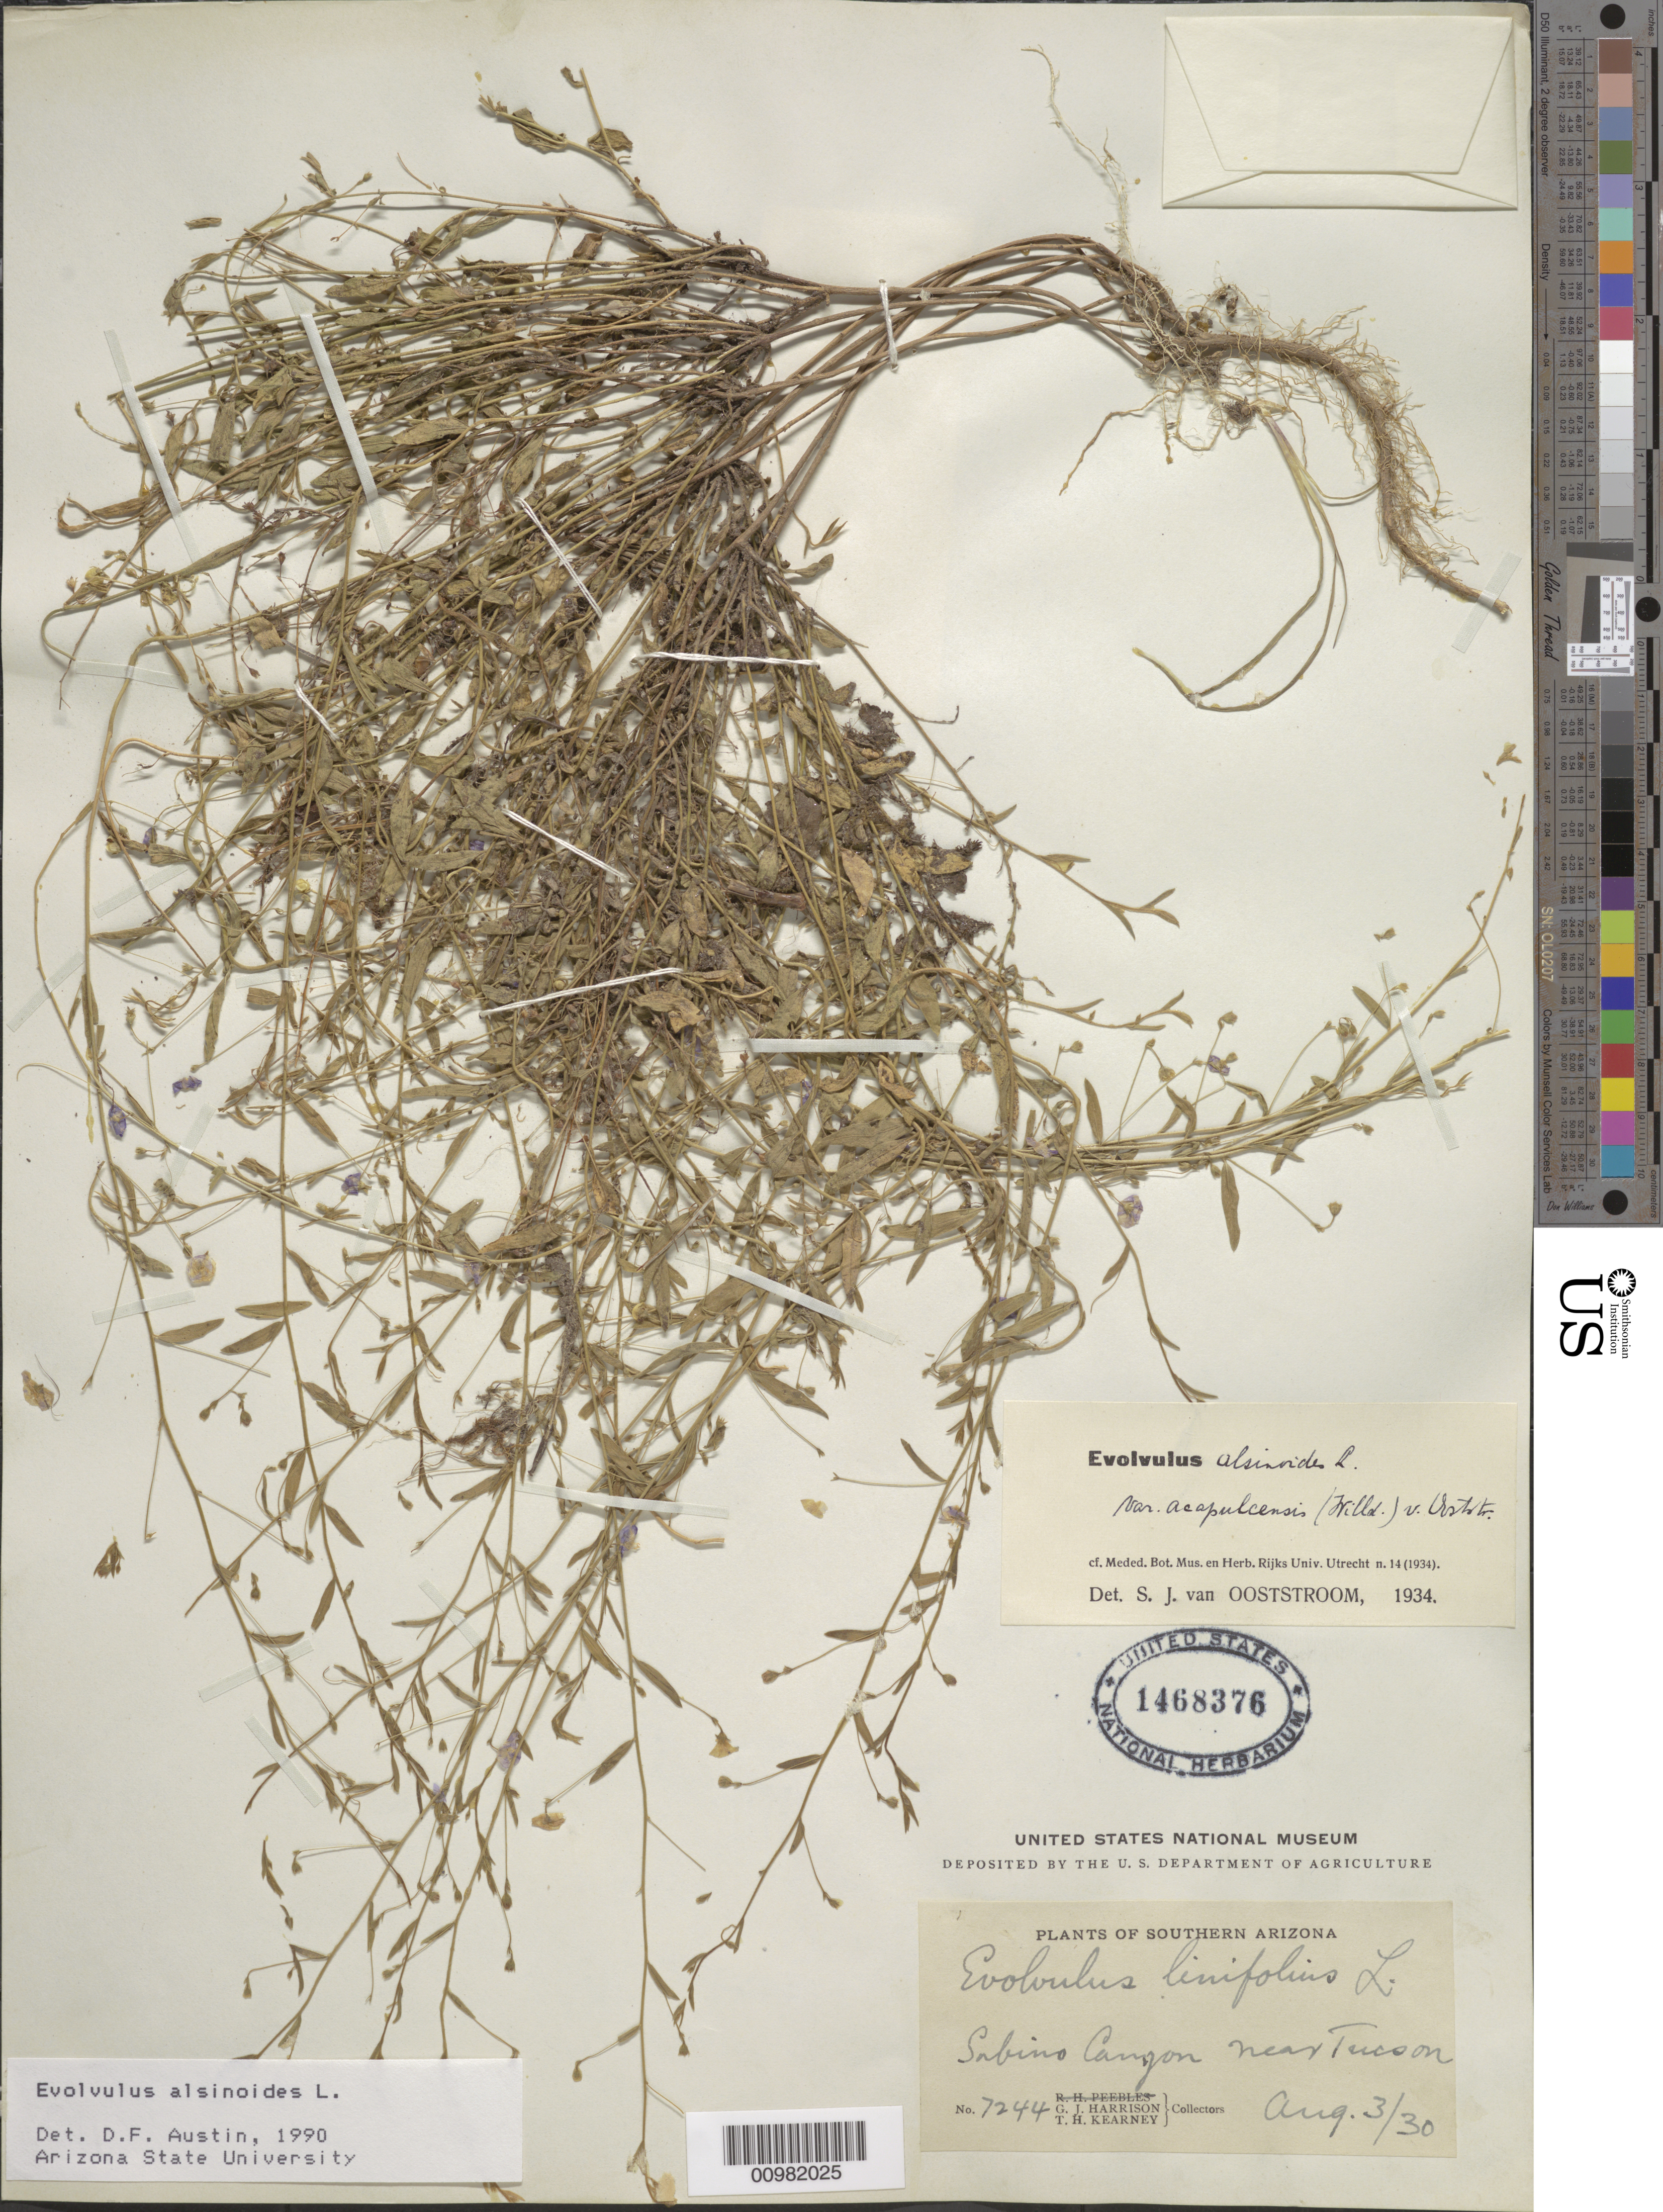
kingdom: Plantae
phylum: Tracheophyta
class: Magnoliopsida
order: Solanales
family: Convolvulaceae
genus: Evolvulus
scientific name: Evolvulus alsinoides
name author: (L.) L.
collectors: G. J. Harrison & T. H. Kearney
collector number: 7244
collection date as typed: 03 Aug 1930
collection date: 1930-08-03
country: United States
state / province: Arizona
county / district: Pima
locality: Sabino Canyon near Tucson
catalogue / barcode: US 1468376